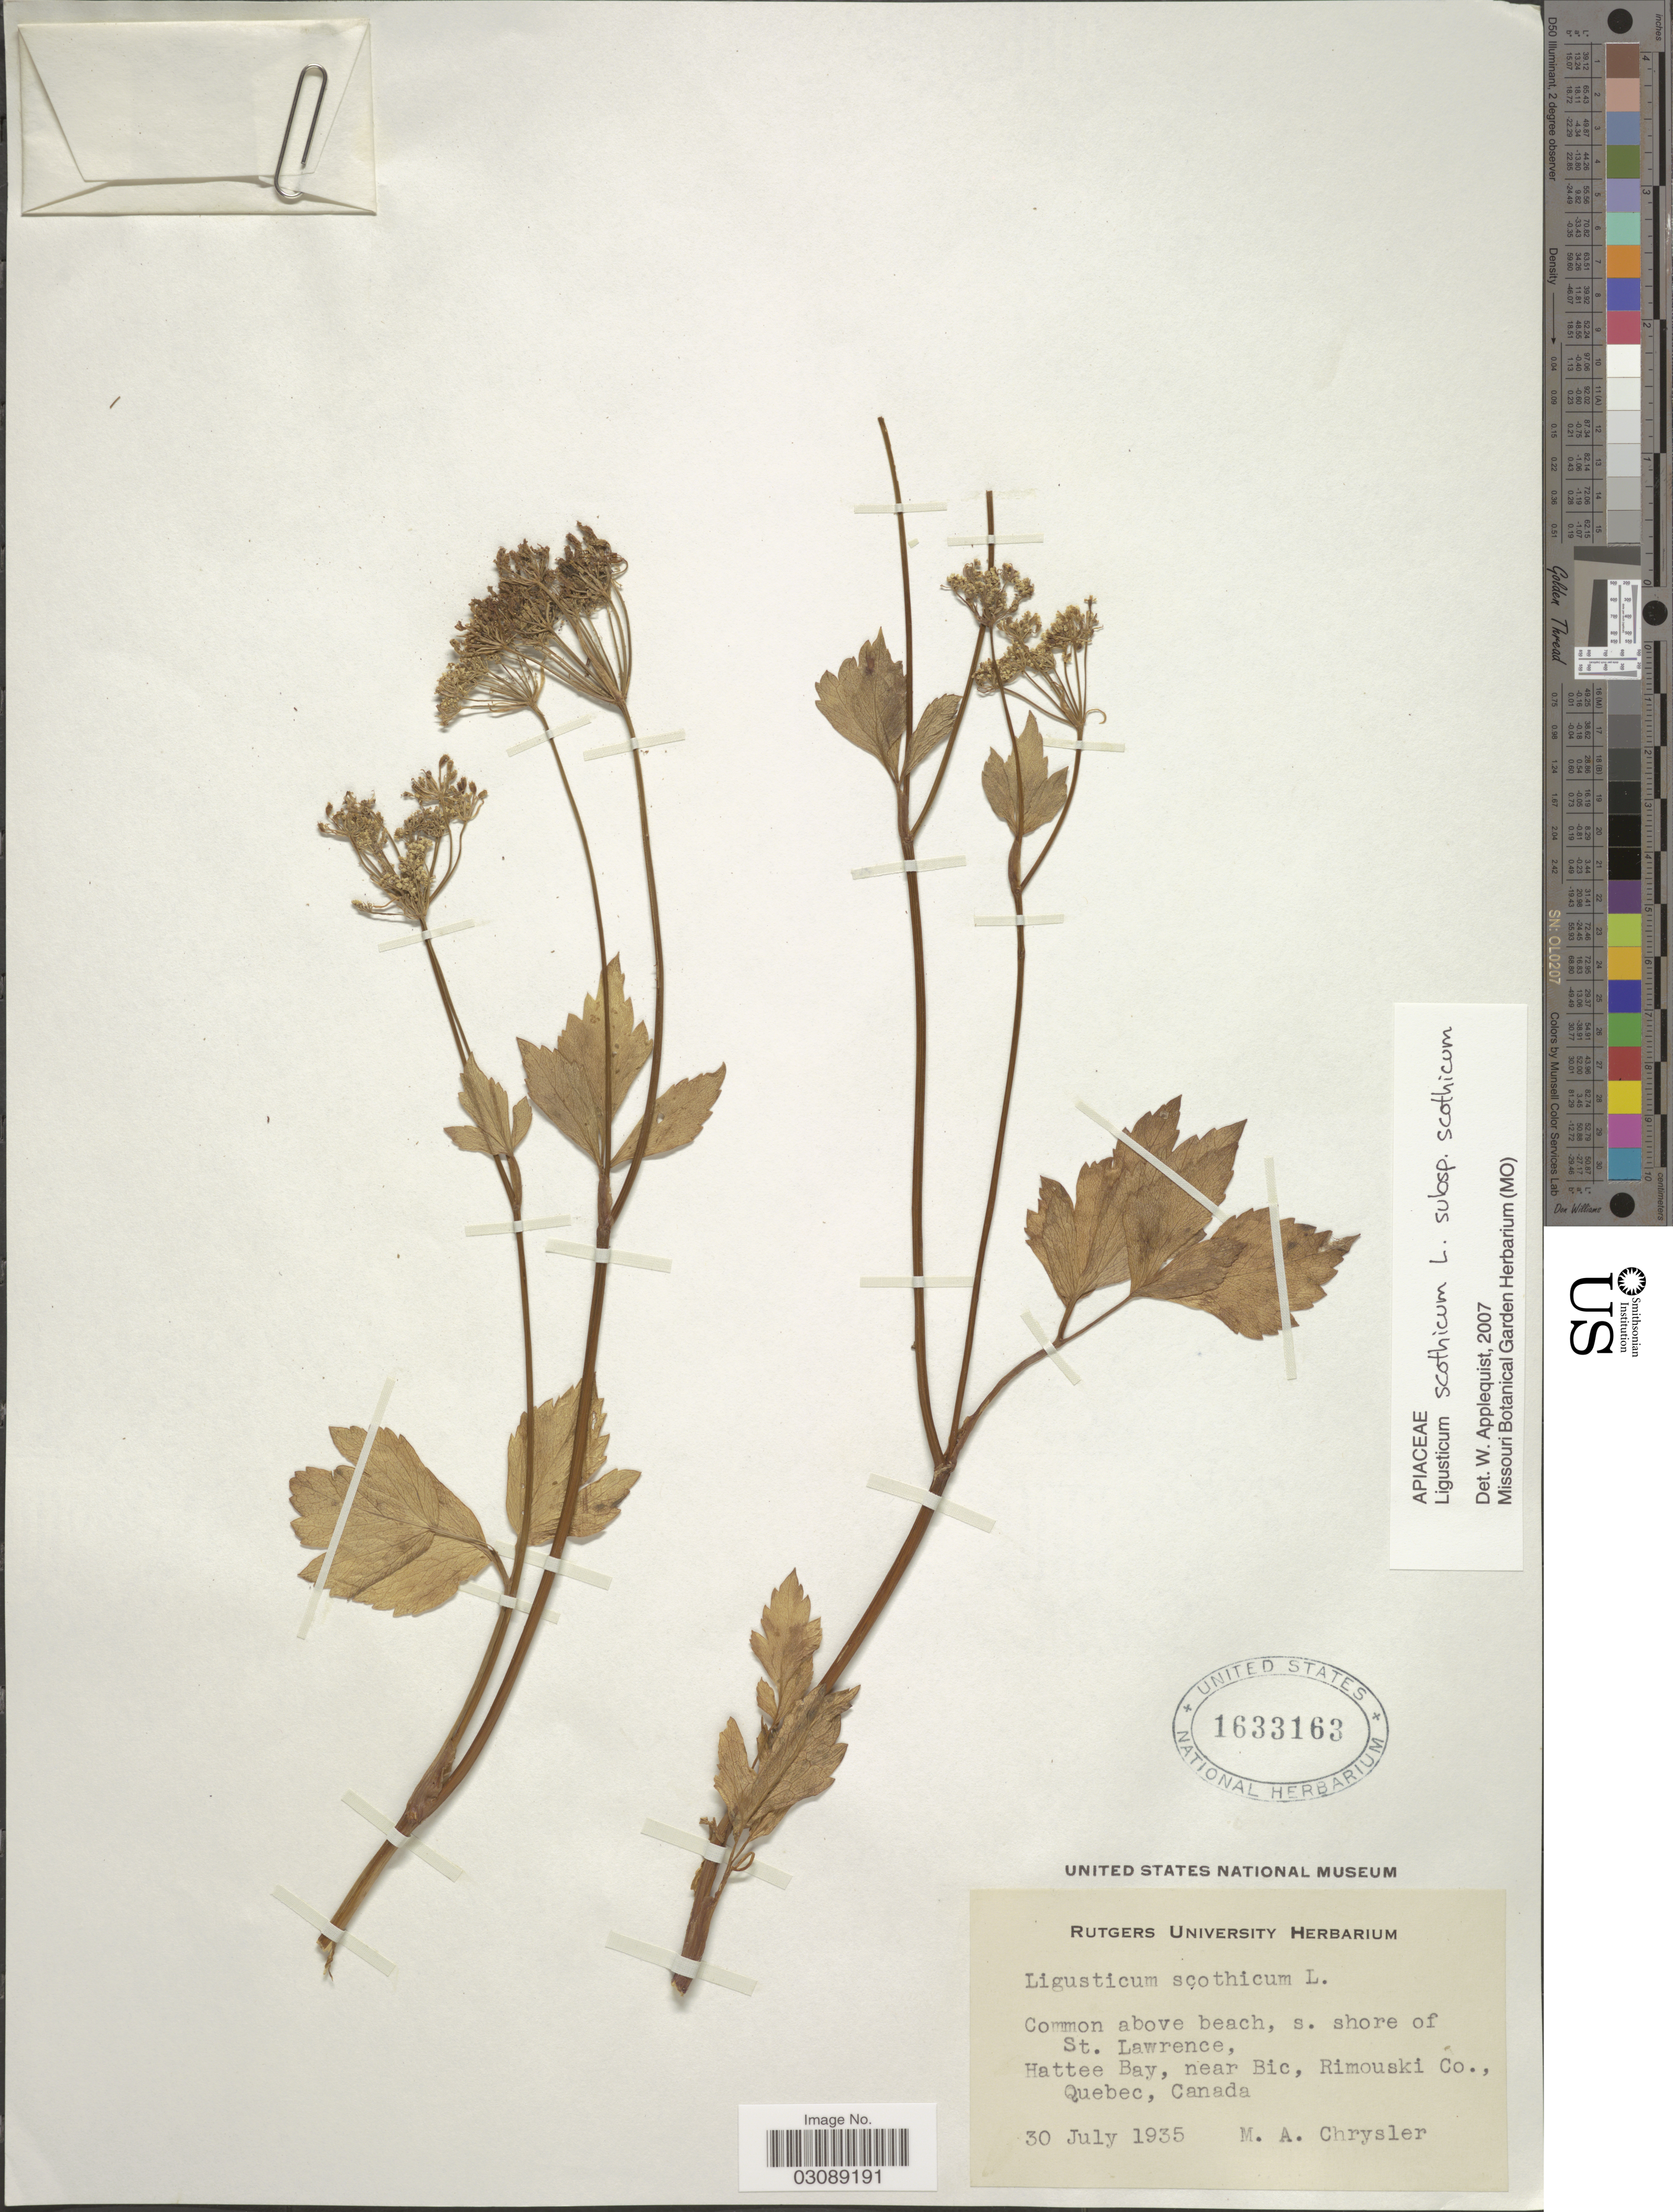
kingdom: Plantae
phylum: Tracheophyta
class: Magnoliopsida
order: Apiales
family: Apiaceae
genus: Ligusticum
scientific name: Ligusticum scoticum subsp. scoticum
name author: L.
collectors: M. Chrysler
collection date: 1935-07-30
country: Canada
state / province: Quebec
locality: Common above beach, s. shore of St. Lawrence, Hattee Bay, near Bic, Rimouski Co., Quebec.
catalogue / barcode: US 1633163